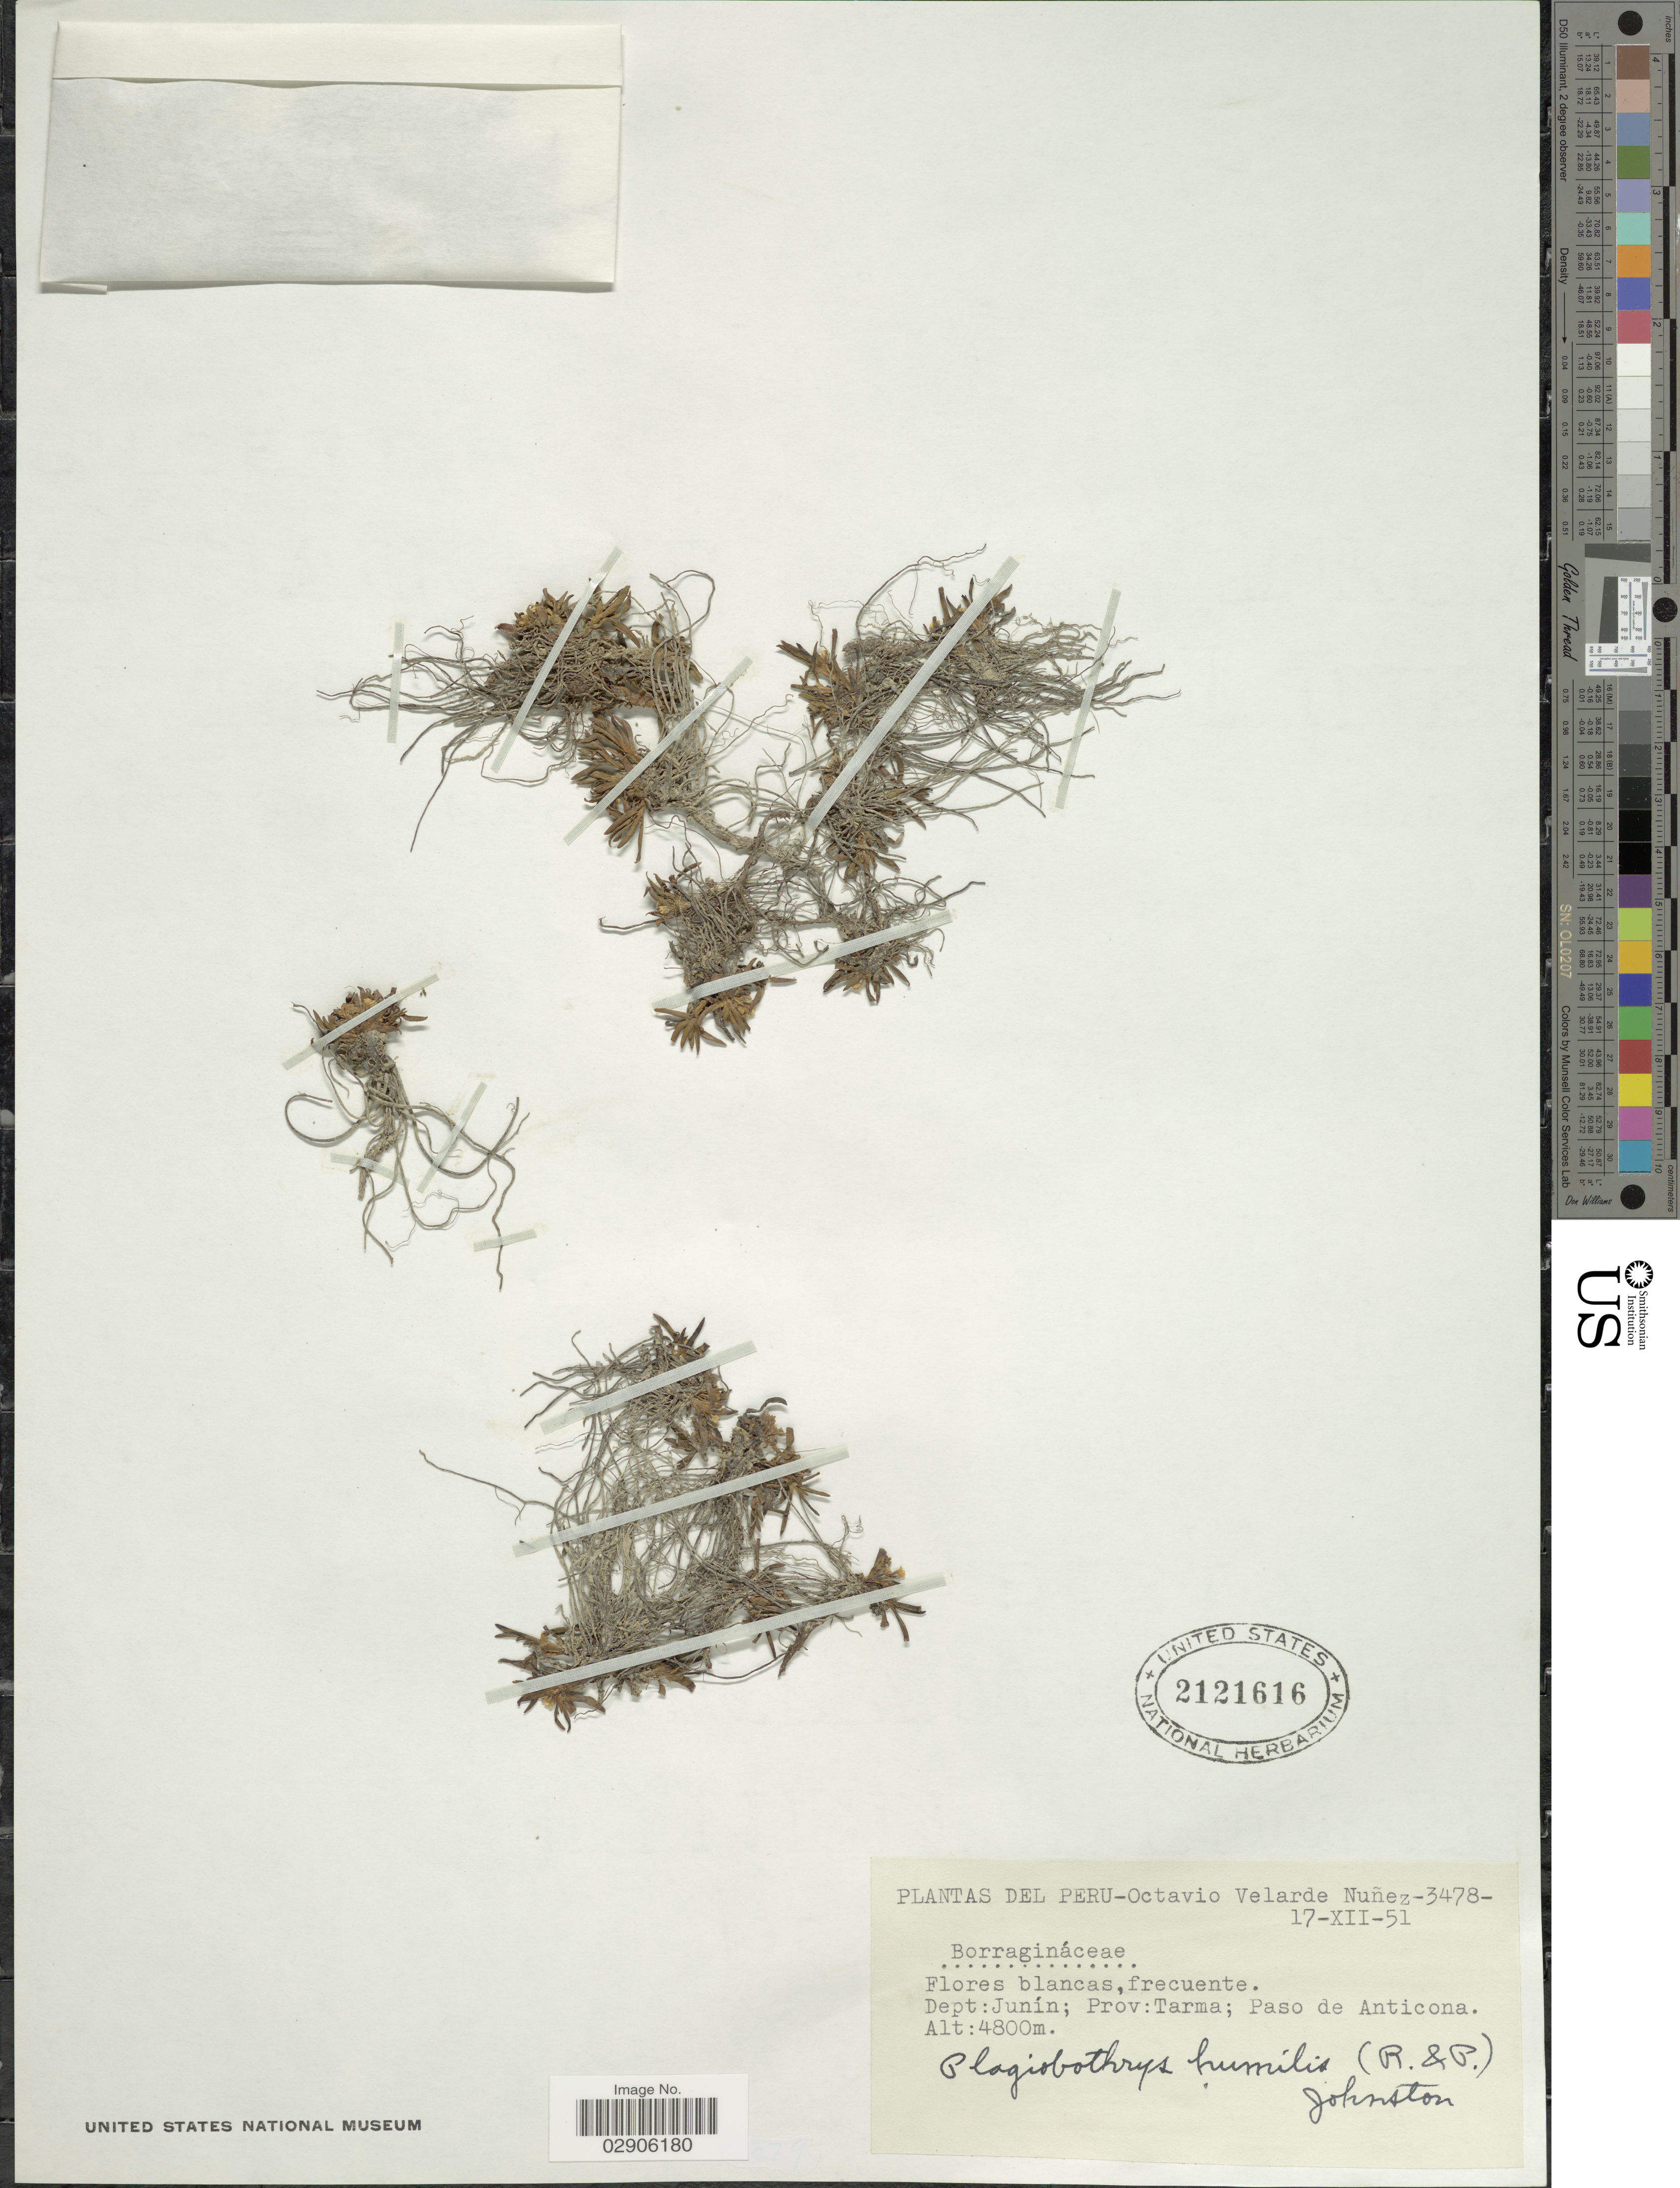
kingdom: Plantae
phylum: Tracheophyta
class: Magnoliopsida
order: Boraginales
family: Boraginaceae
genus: Plagiobothrys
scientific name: Plagiobothrys humilis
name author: (Ruiz & Pav.) I.M. Johnst.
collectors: O. Velarde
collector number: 3478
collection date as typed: Transcribed d/m/y: 17/12/51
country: Peru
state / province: Junín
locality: Dept: Junín; Prov: Tarma; Paso de Anticona.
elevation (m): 4800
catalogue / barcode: US 2121616